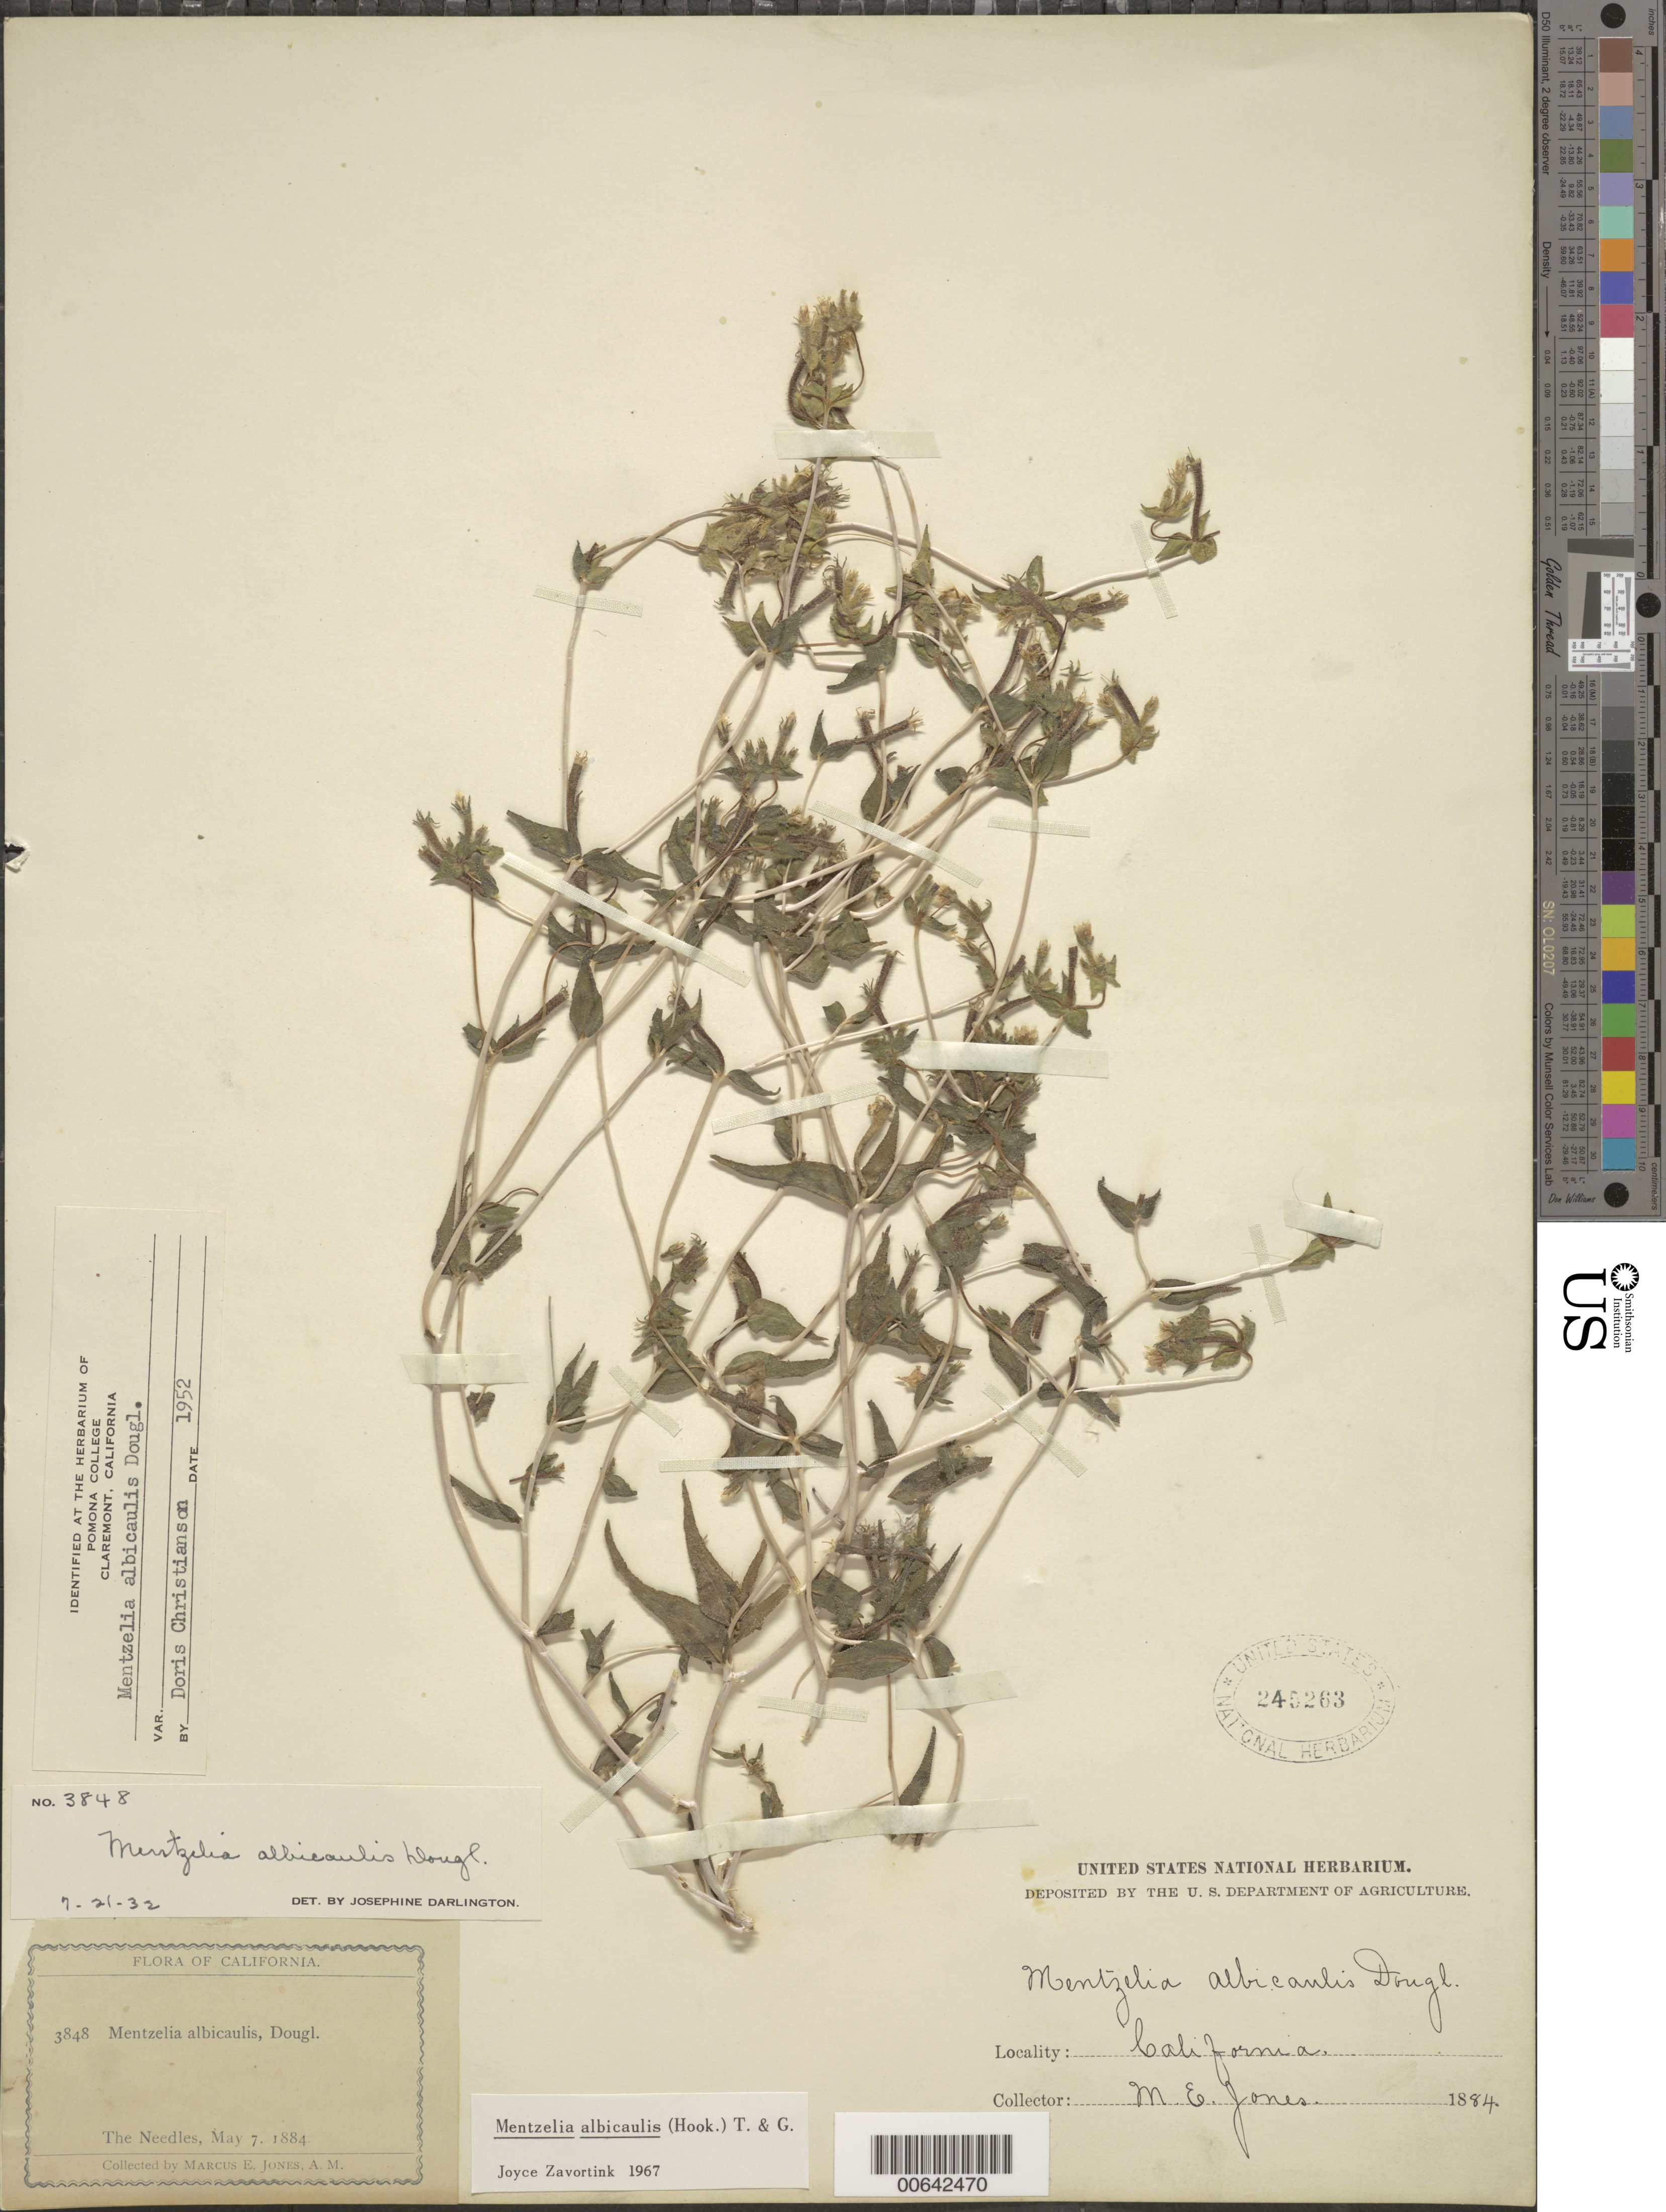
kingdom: Plantae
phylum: Tracheophyta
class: Magnoliopsida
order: Cornales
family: Loasaceae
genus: Mentzelia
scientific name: Mentzelia albicaulis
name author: (Douglas ex Hook.) Douglas ex Torr. & A. Gray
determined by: Zavortink, J. E.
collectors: M. E. Jones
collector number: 3848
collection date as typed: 07 May 1884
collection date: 1884-05-07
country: United States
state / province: California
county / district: San Bernardino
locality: The Needles.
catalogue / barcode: US 245263